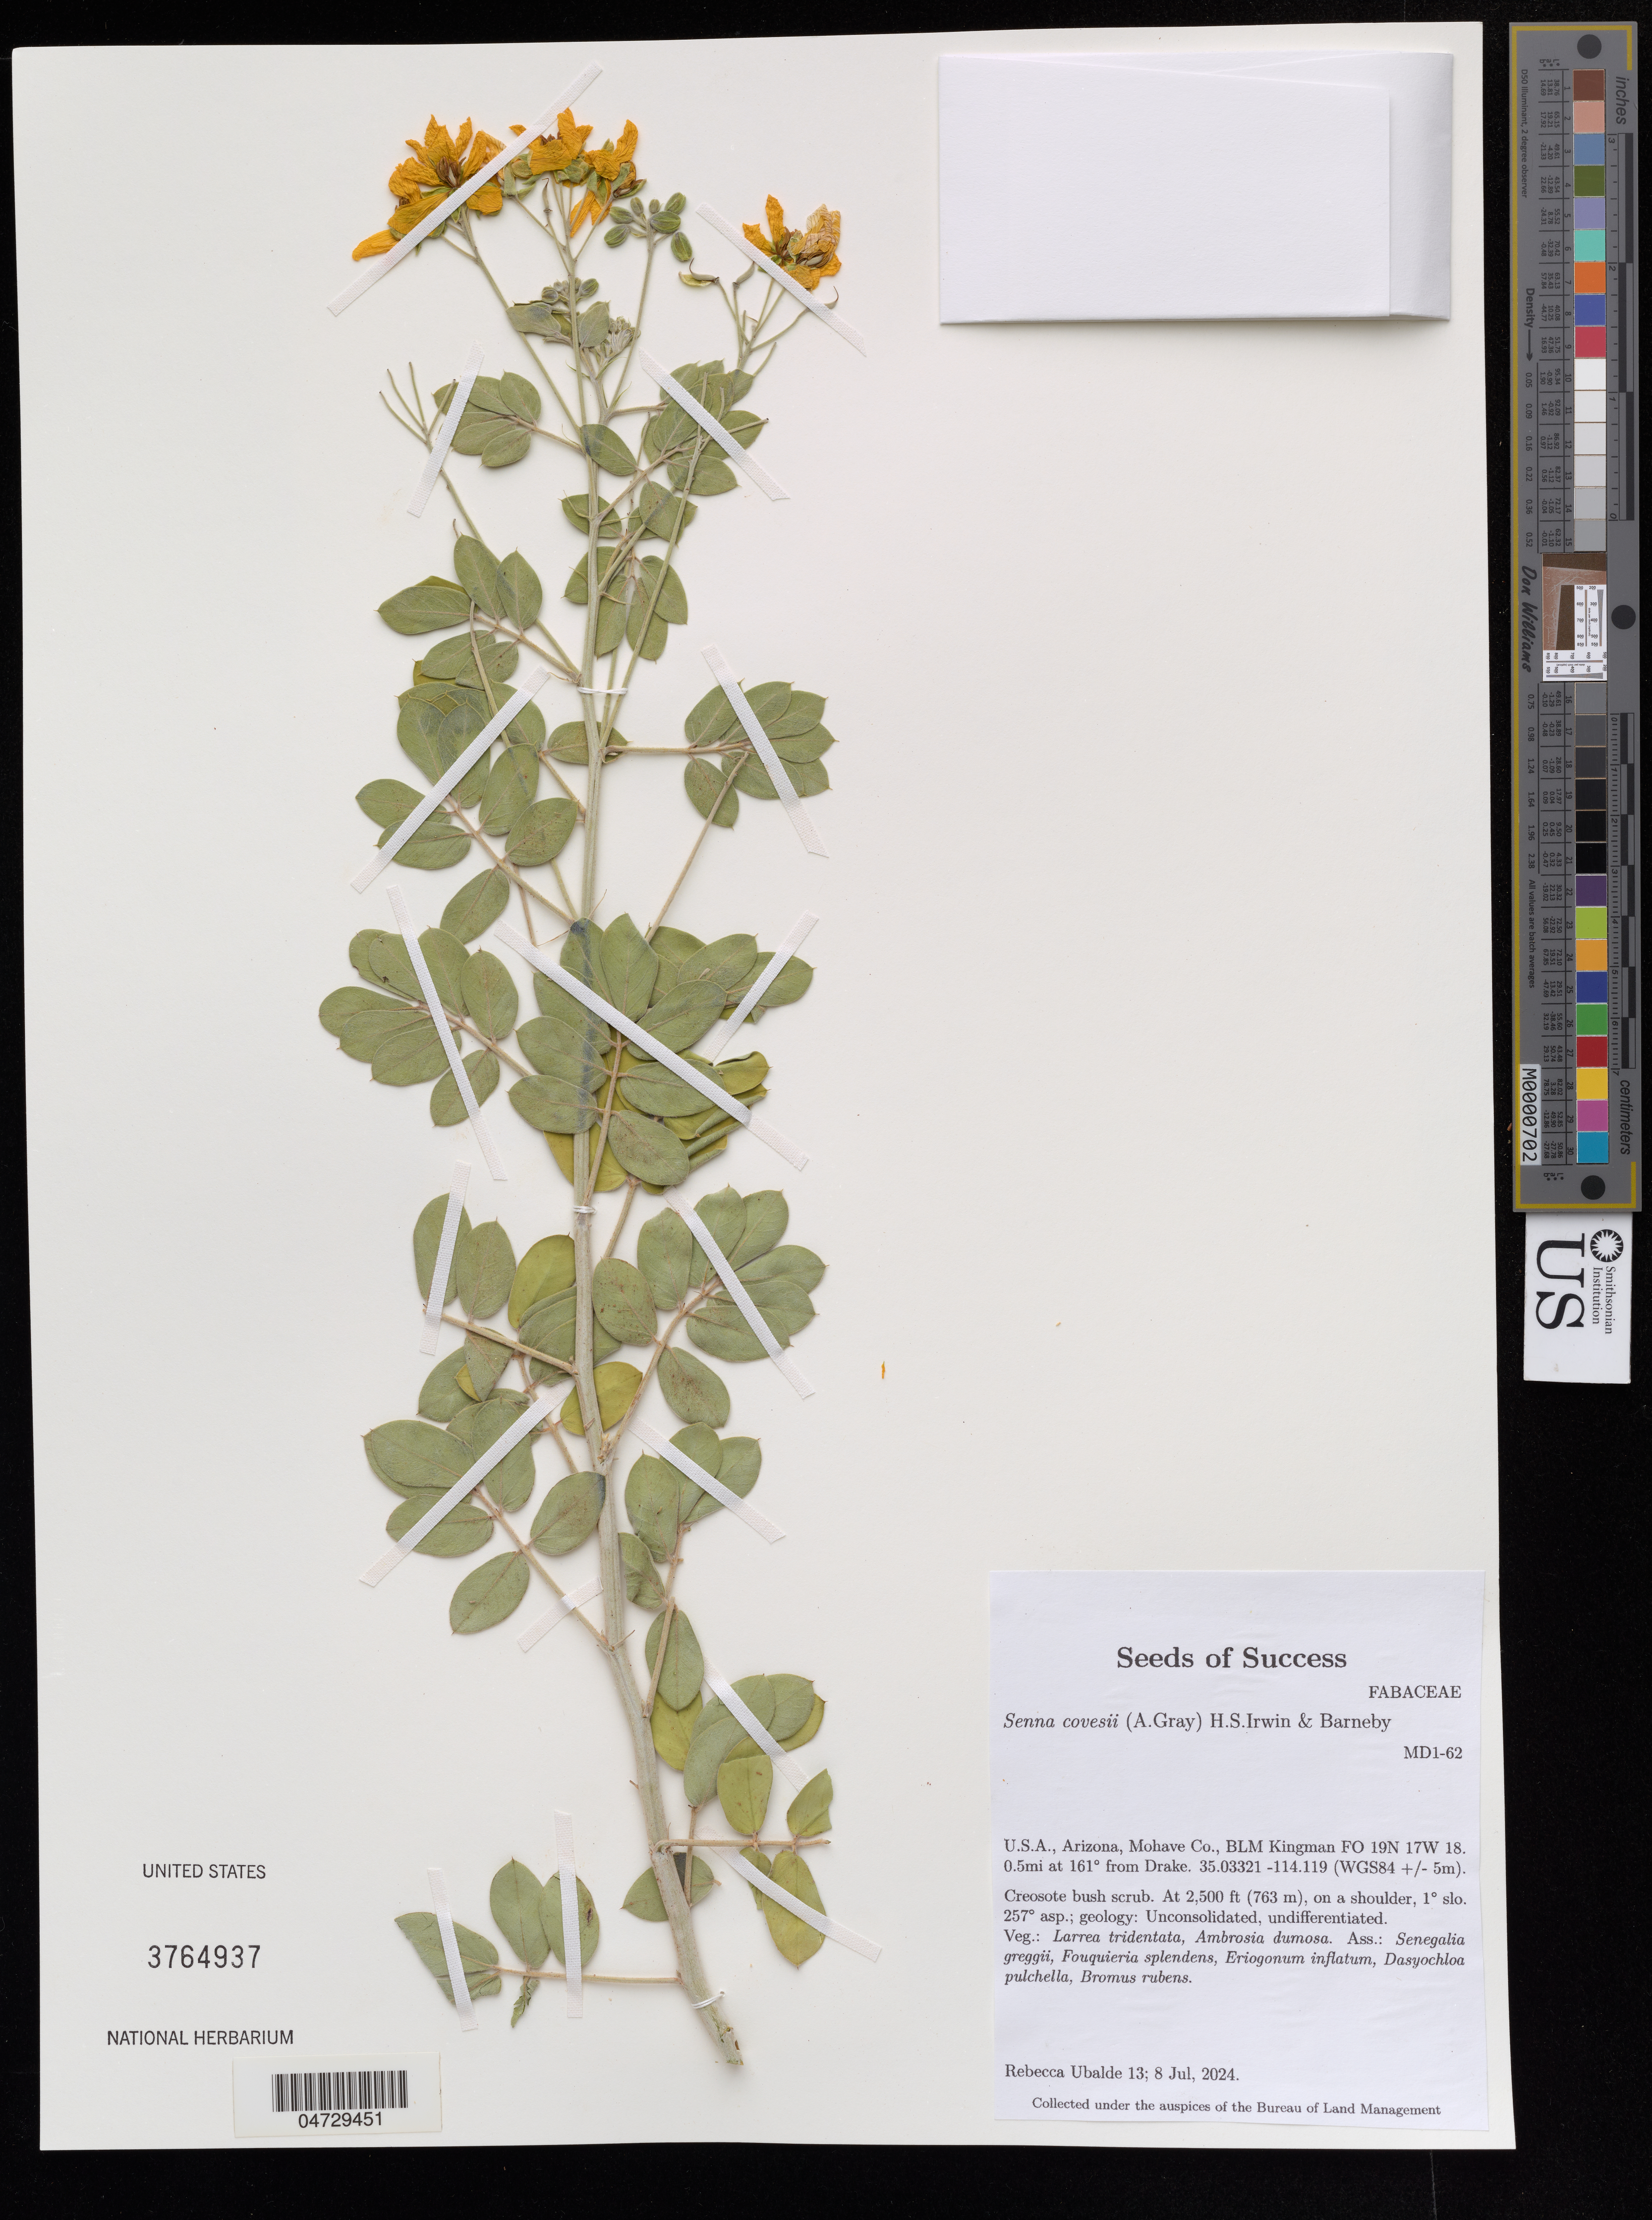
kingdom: Plantae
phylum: Tracheophyta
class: Magnoliopsida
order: Fabales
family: Fabaceae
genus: Senna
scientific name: Senna covesii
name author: (A. Gray) H.S. Irwin & Barneby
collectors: R. Ubalde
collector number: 13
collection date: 2024-07-08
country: United States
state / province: Arizona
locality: Mohave Co., BLM Kingman FO 19N 17W 18. 0.5mi at 161° from Drake.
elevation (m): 762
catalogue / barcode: US 3764937